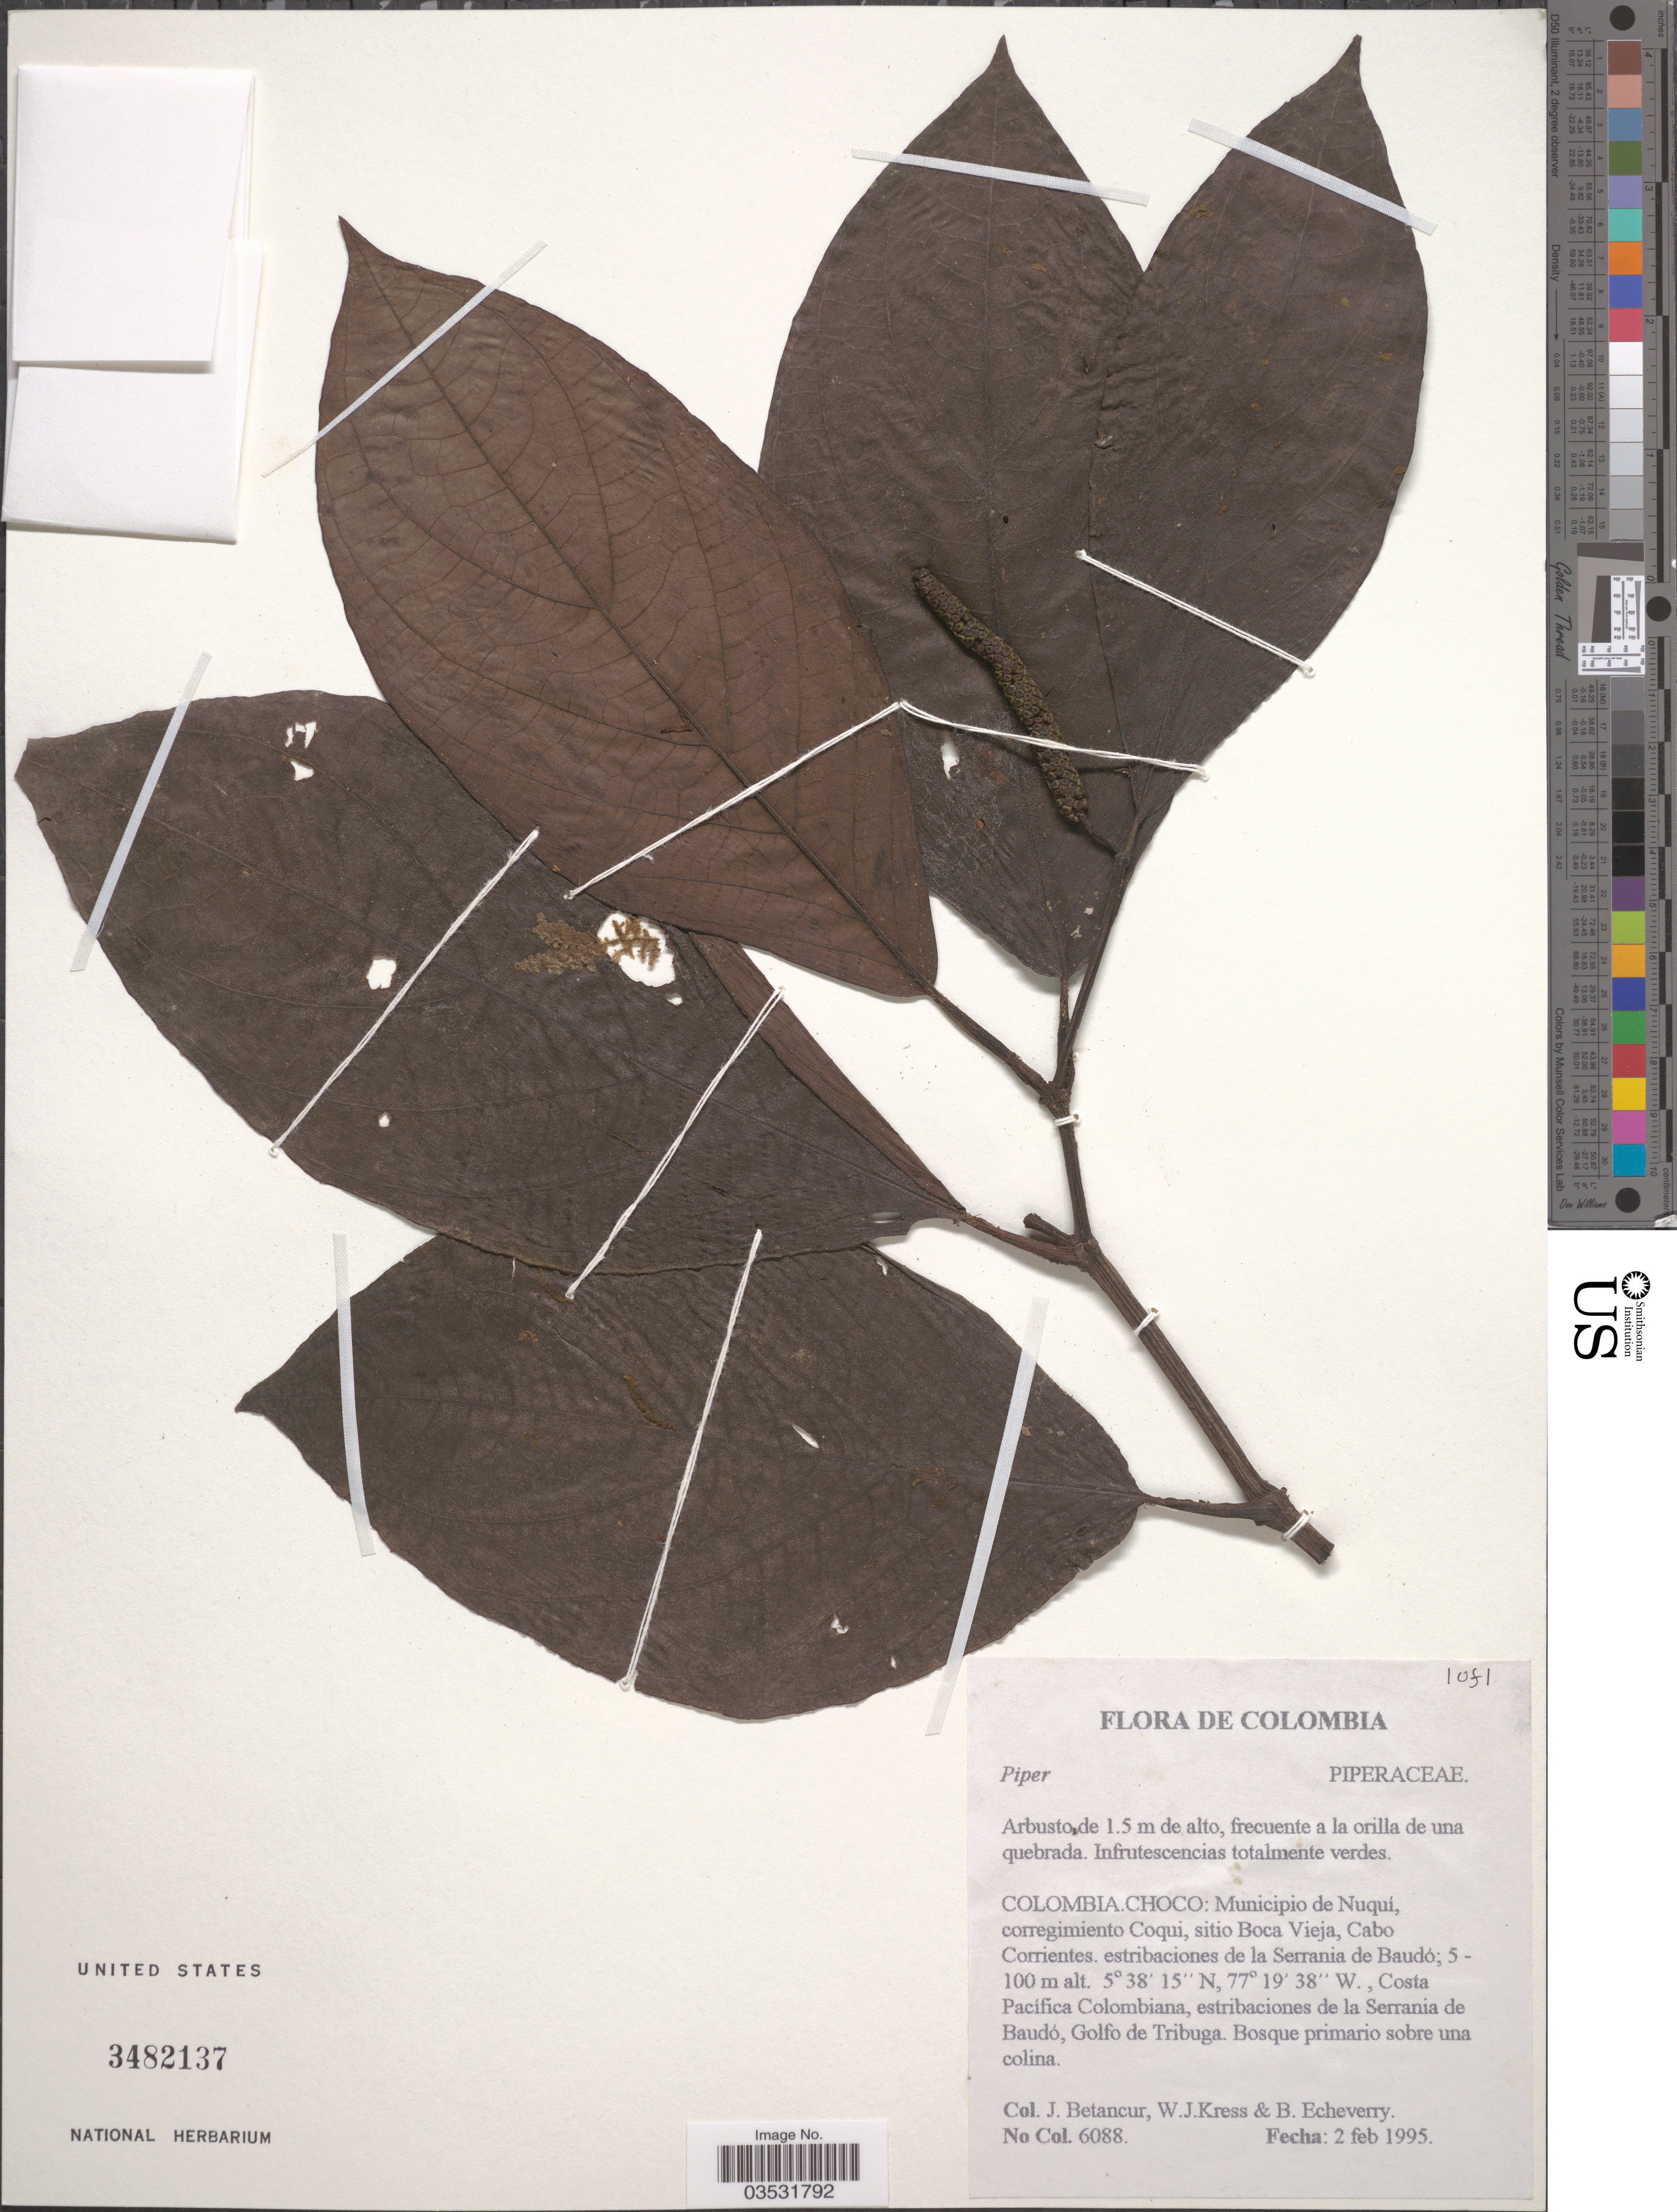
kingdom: Plantae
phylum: Tracheophyta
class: Magnoliopsida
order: Piperales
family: Piperaceae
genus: Piper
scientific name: Piper sp.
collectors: J. Betancur, W. J. Kress & B. Echeverry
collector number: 6088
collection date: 1995-02-02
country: Colombia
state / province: Chocó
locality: Municipio de Nuquí, corregimiento Coqui, sitio Boca Vieja, Cabo Corrientes. estribaciones de la Serrania de Baudó. Costa Pacífica Colombiana, estribaciones de la Serrania de Baudó, Golfo de Tribuga.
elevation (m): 5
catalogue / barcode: US 3482137